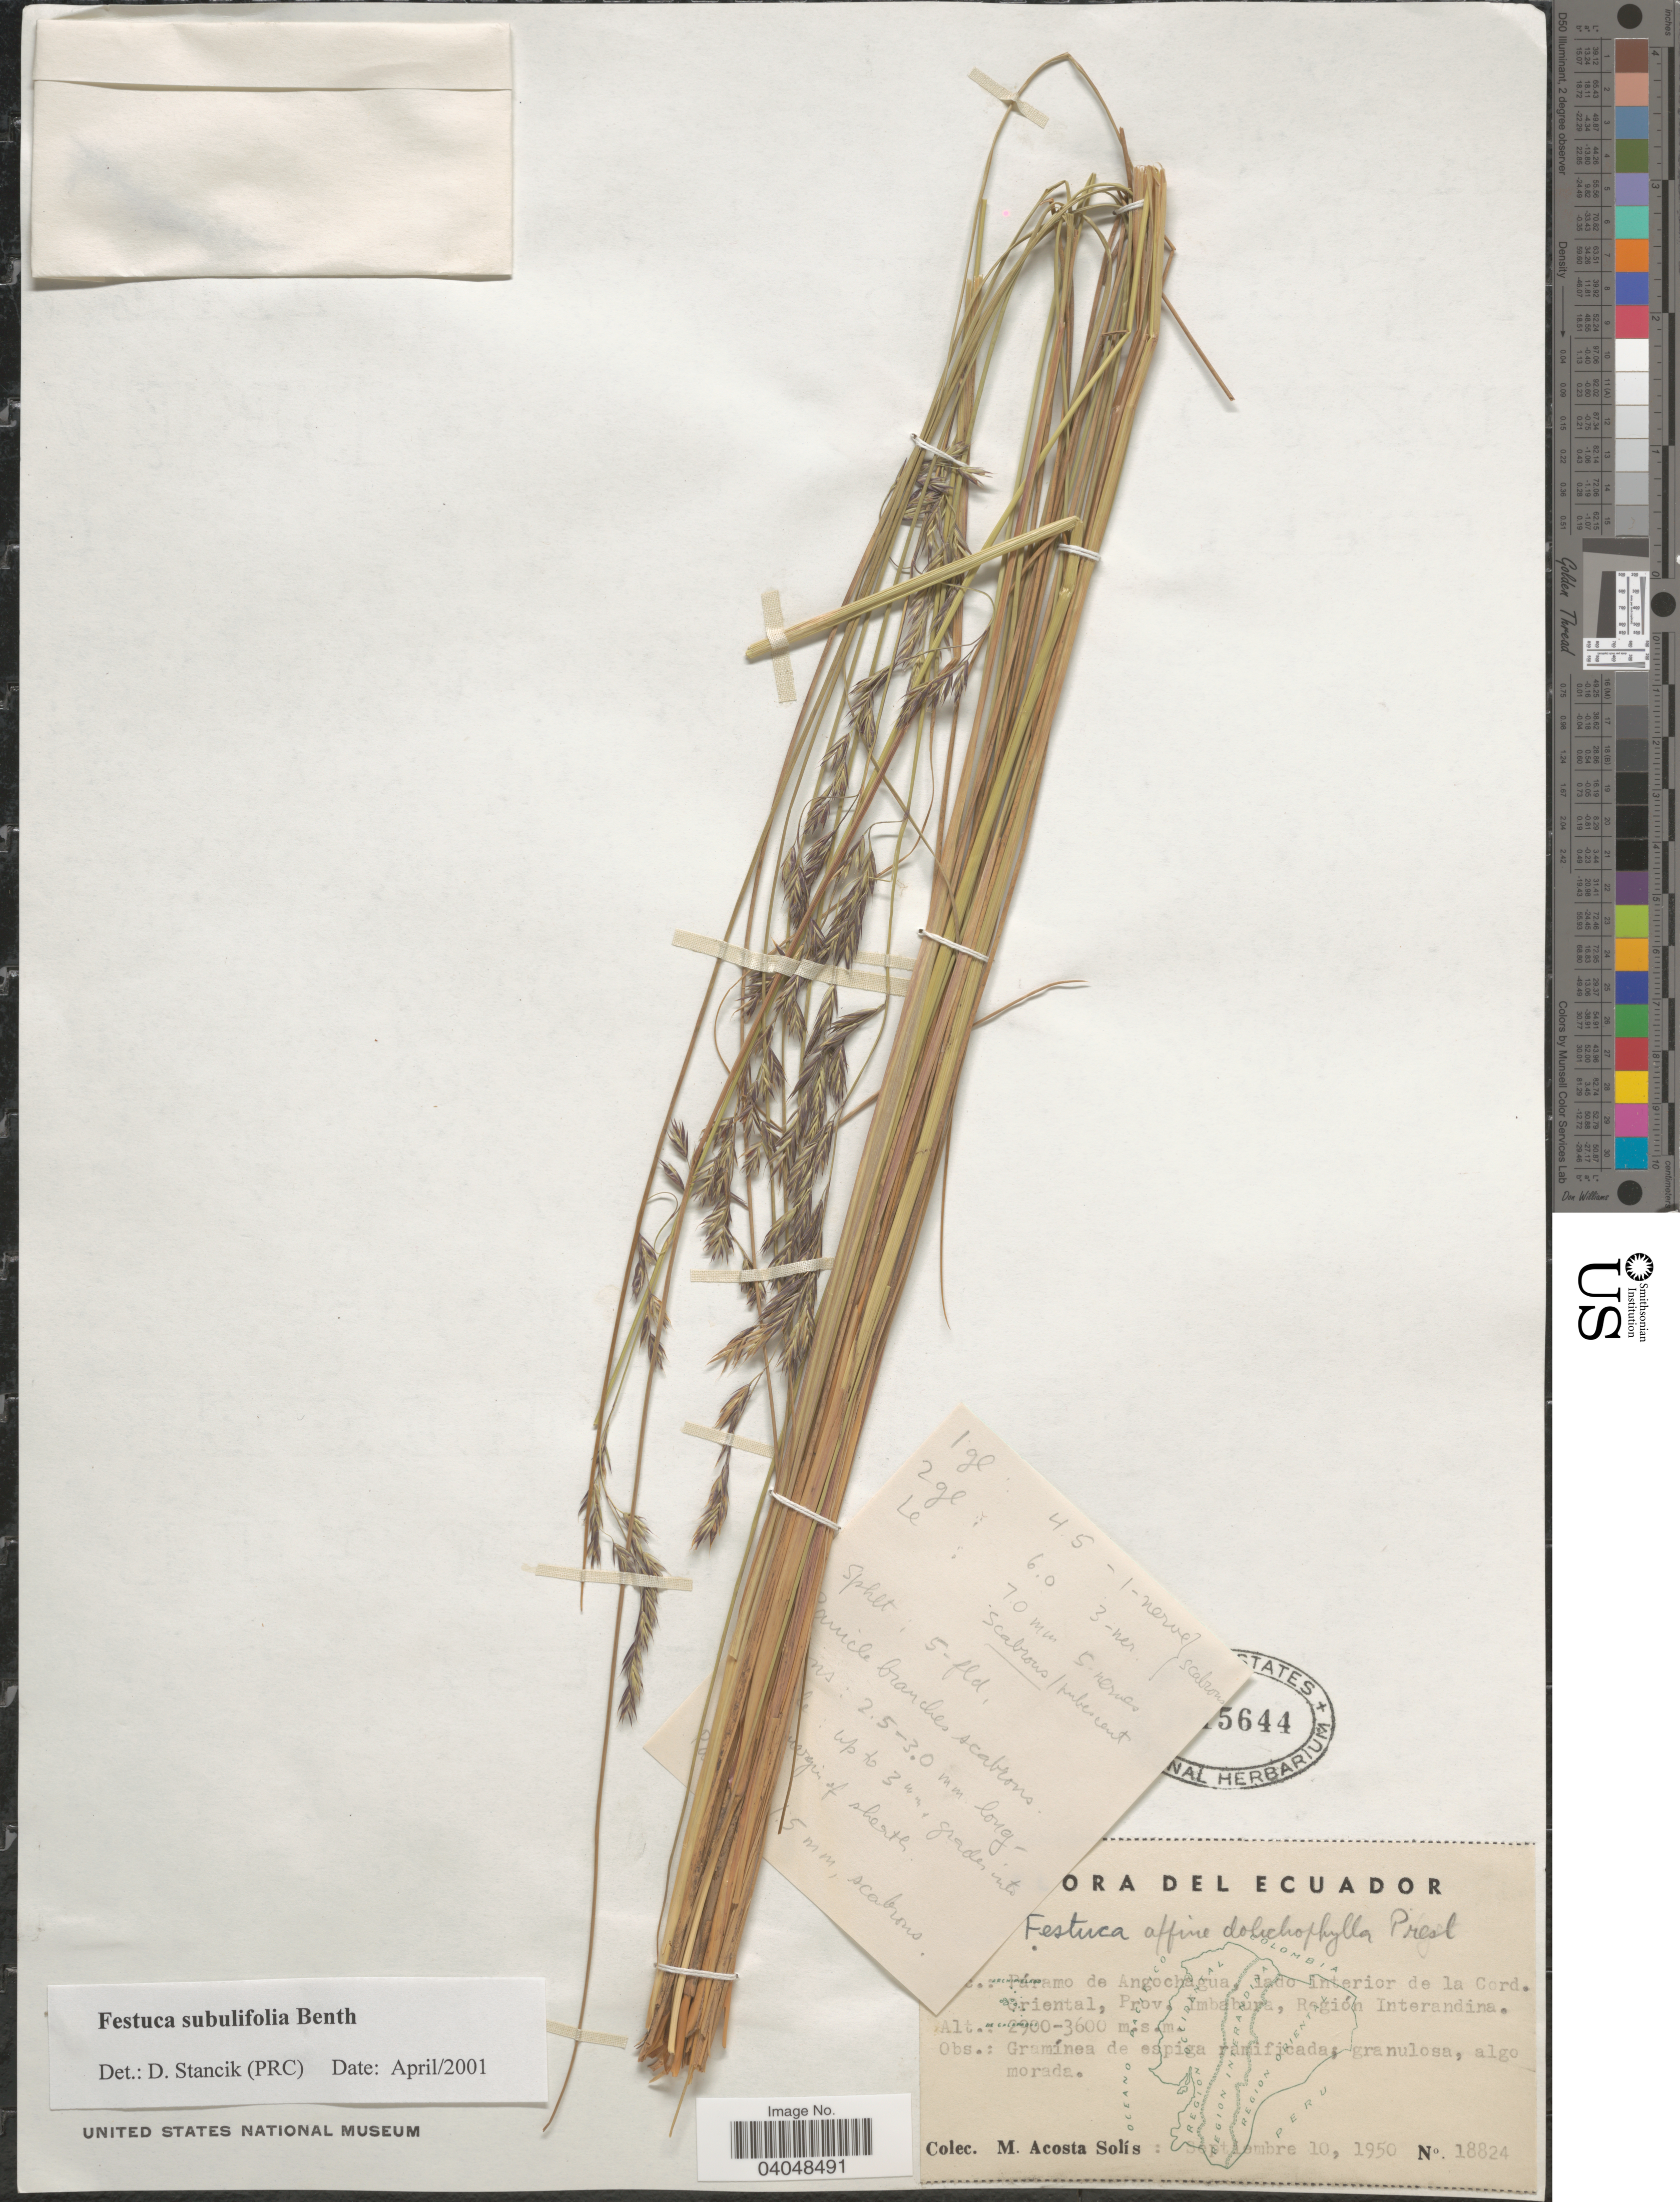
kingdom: Plantae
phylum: Tracheophyta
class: Liliopsida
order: Poales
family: Poaceae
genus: Festuca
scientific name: Festuca subulifolia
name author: Benth.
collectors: M. Acosta Solis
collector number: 18824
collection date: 1950-09-10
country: Ecuador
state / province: Imbabura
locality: Páramo de Angochagua, lado interior de la Cord. Oriental, Región Interandina.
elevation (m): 2900